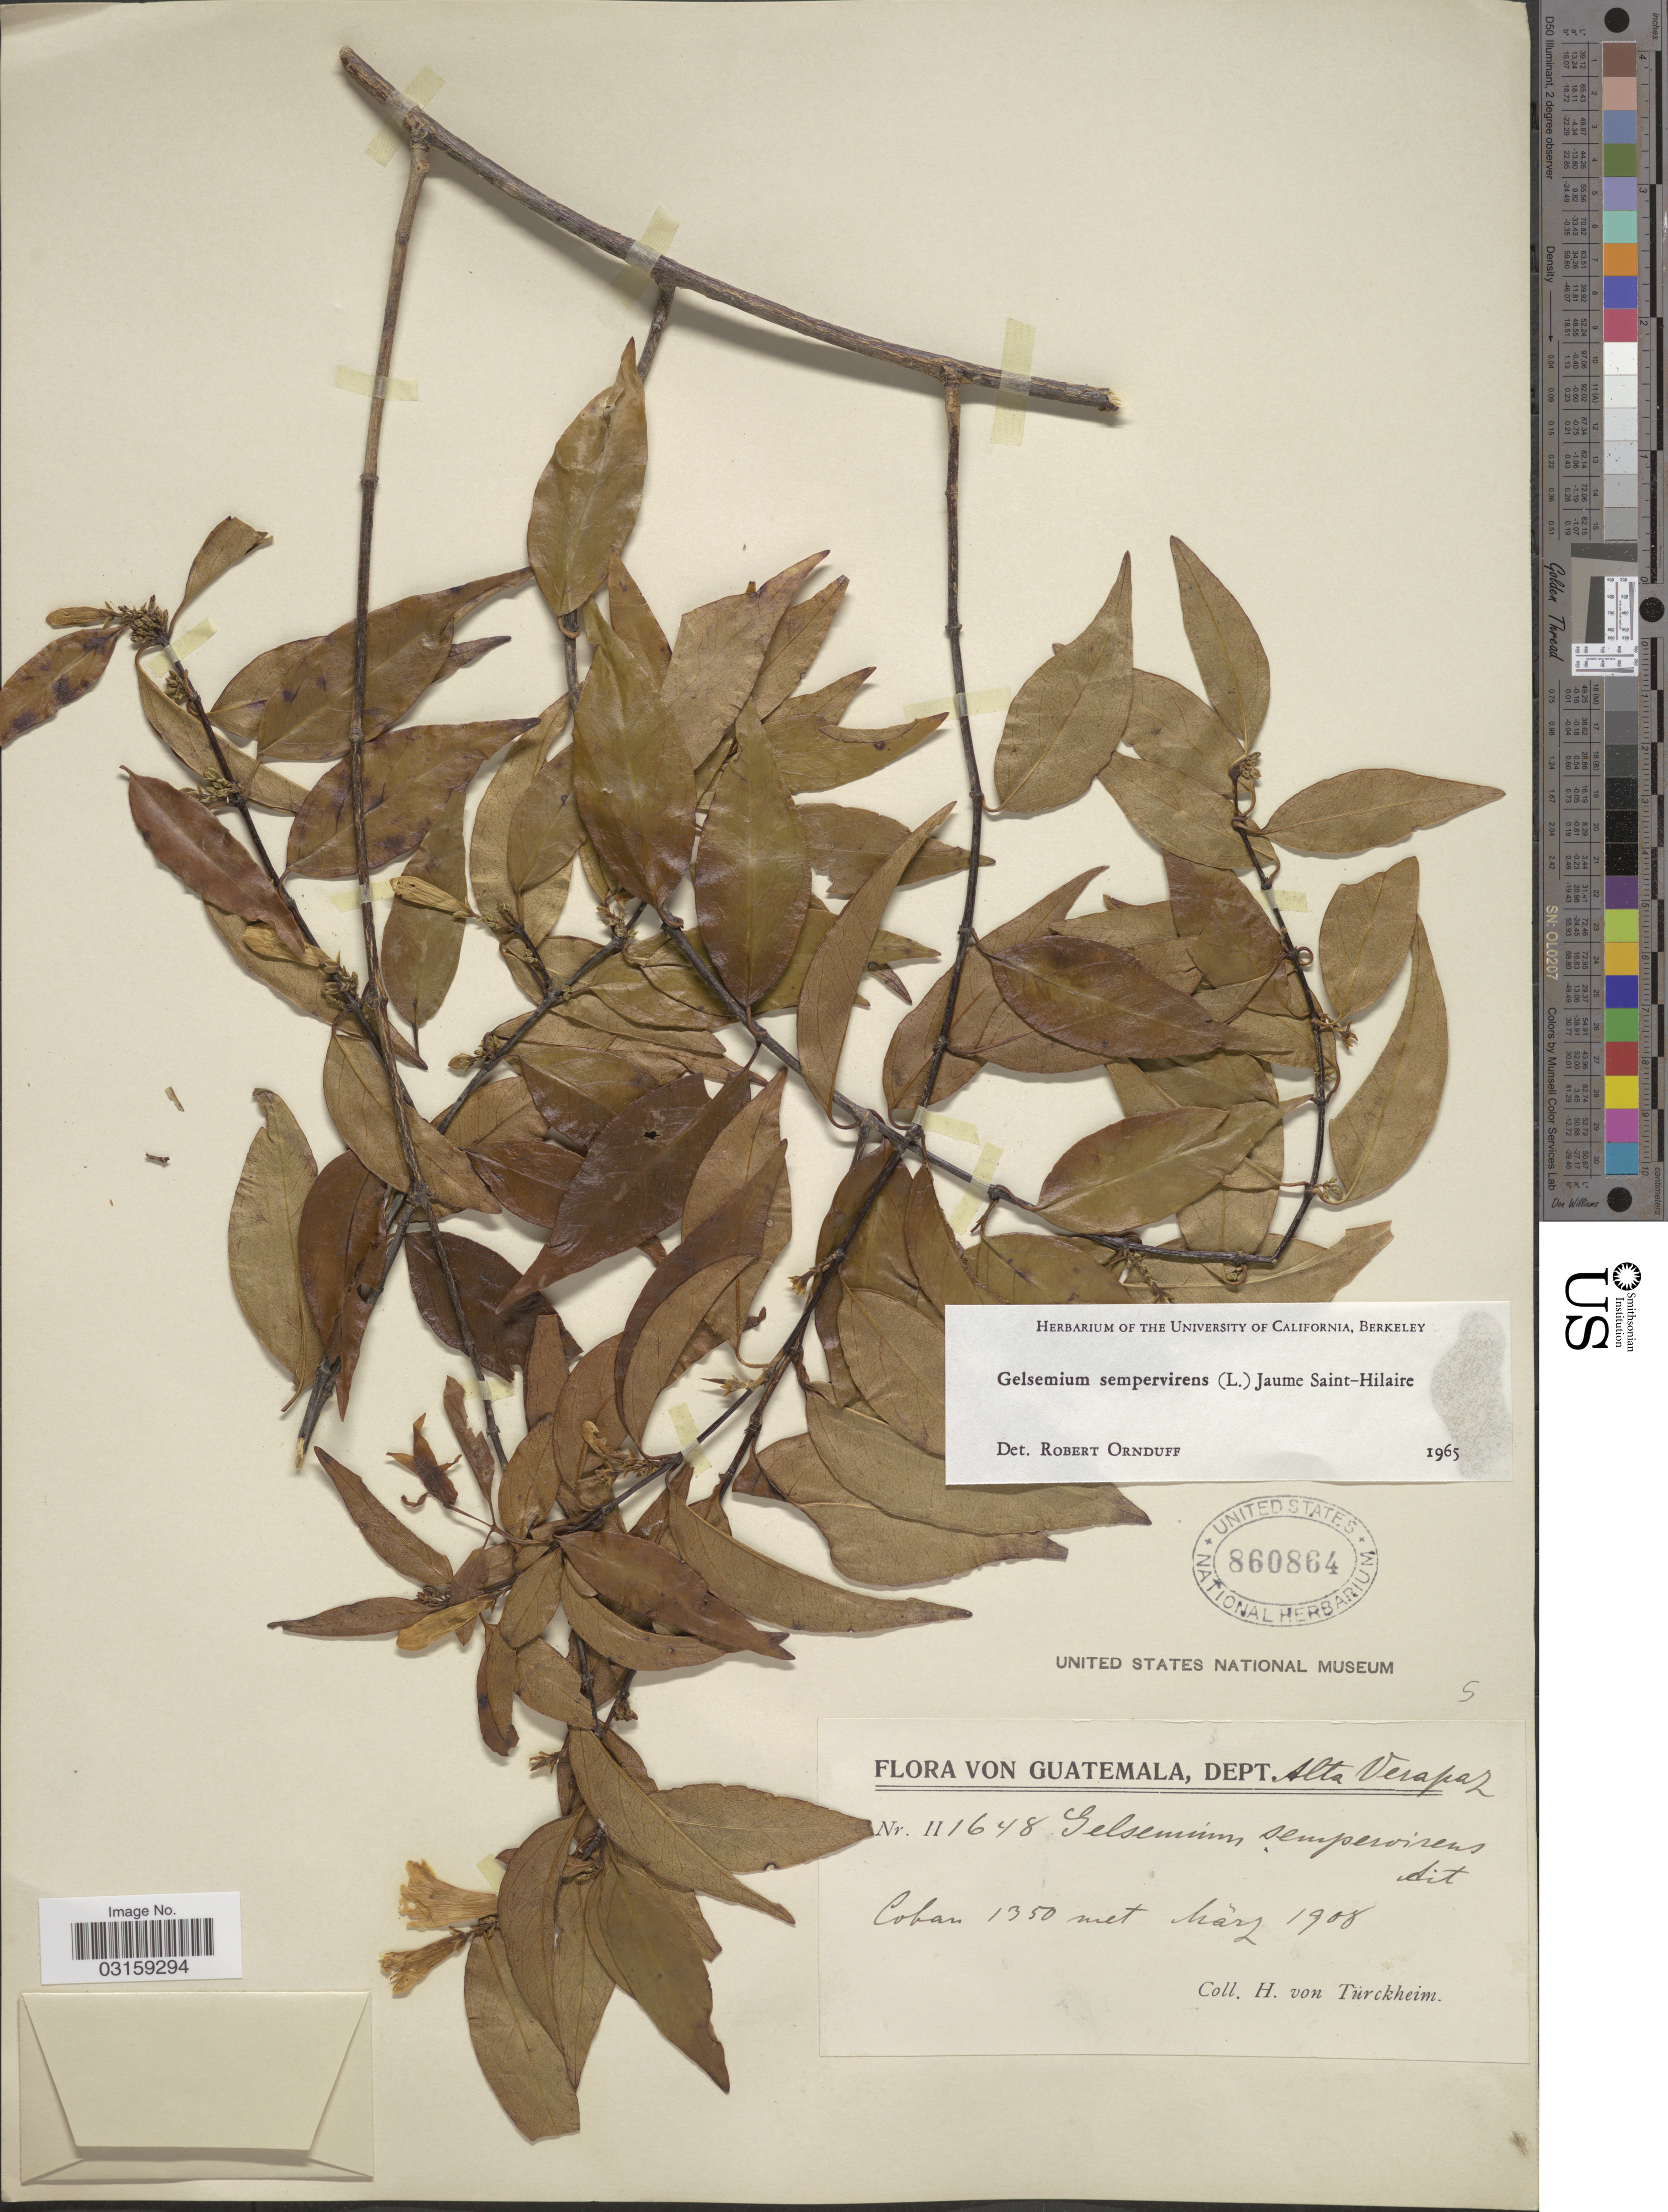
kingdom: Plantae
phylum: Tracheophyta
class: Magnoliopsida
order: Gentianales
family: Gelsemiaceae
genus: Gelsemium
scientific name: Gelsemium sempervirens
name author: (L.) J. St.-Hil.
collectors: H. von Türckheim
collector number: II1648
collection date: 1908-03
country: Guatemala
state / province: Alta Verapaz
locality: Dept. Alta Verapaz. Coban.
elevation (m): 1350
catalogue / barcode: US 860864